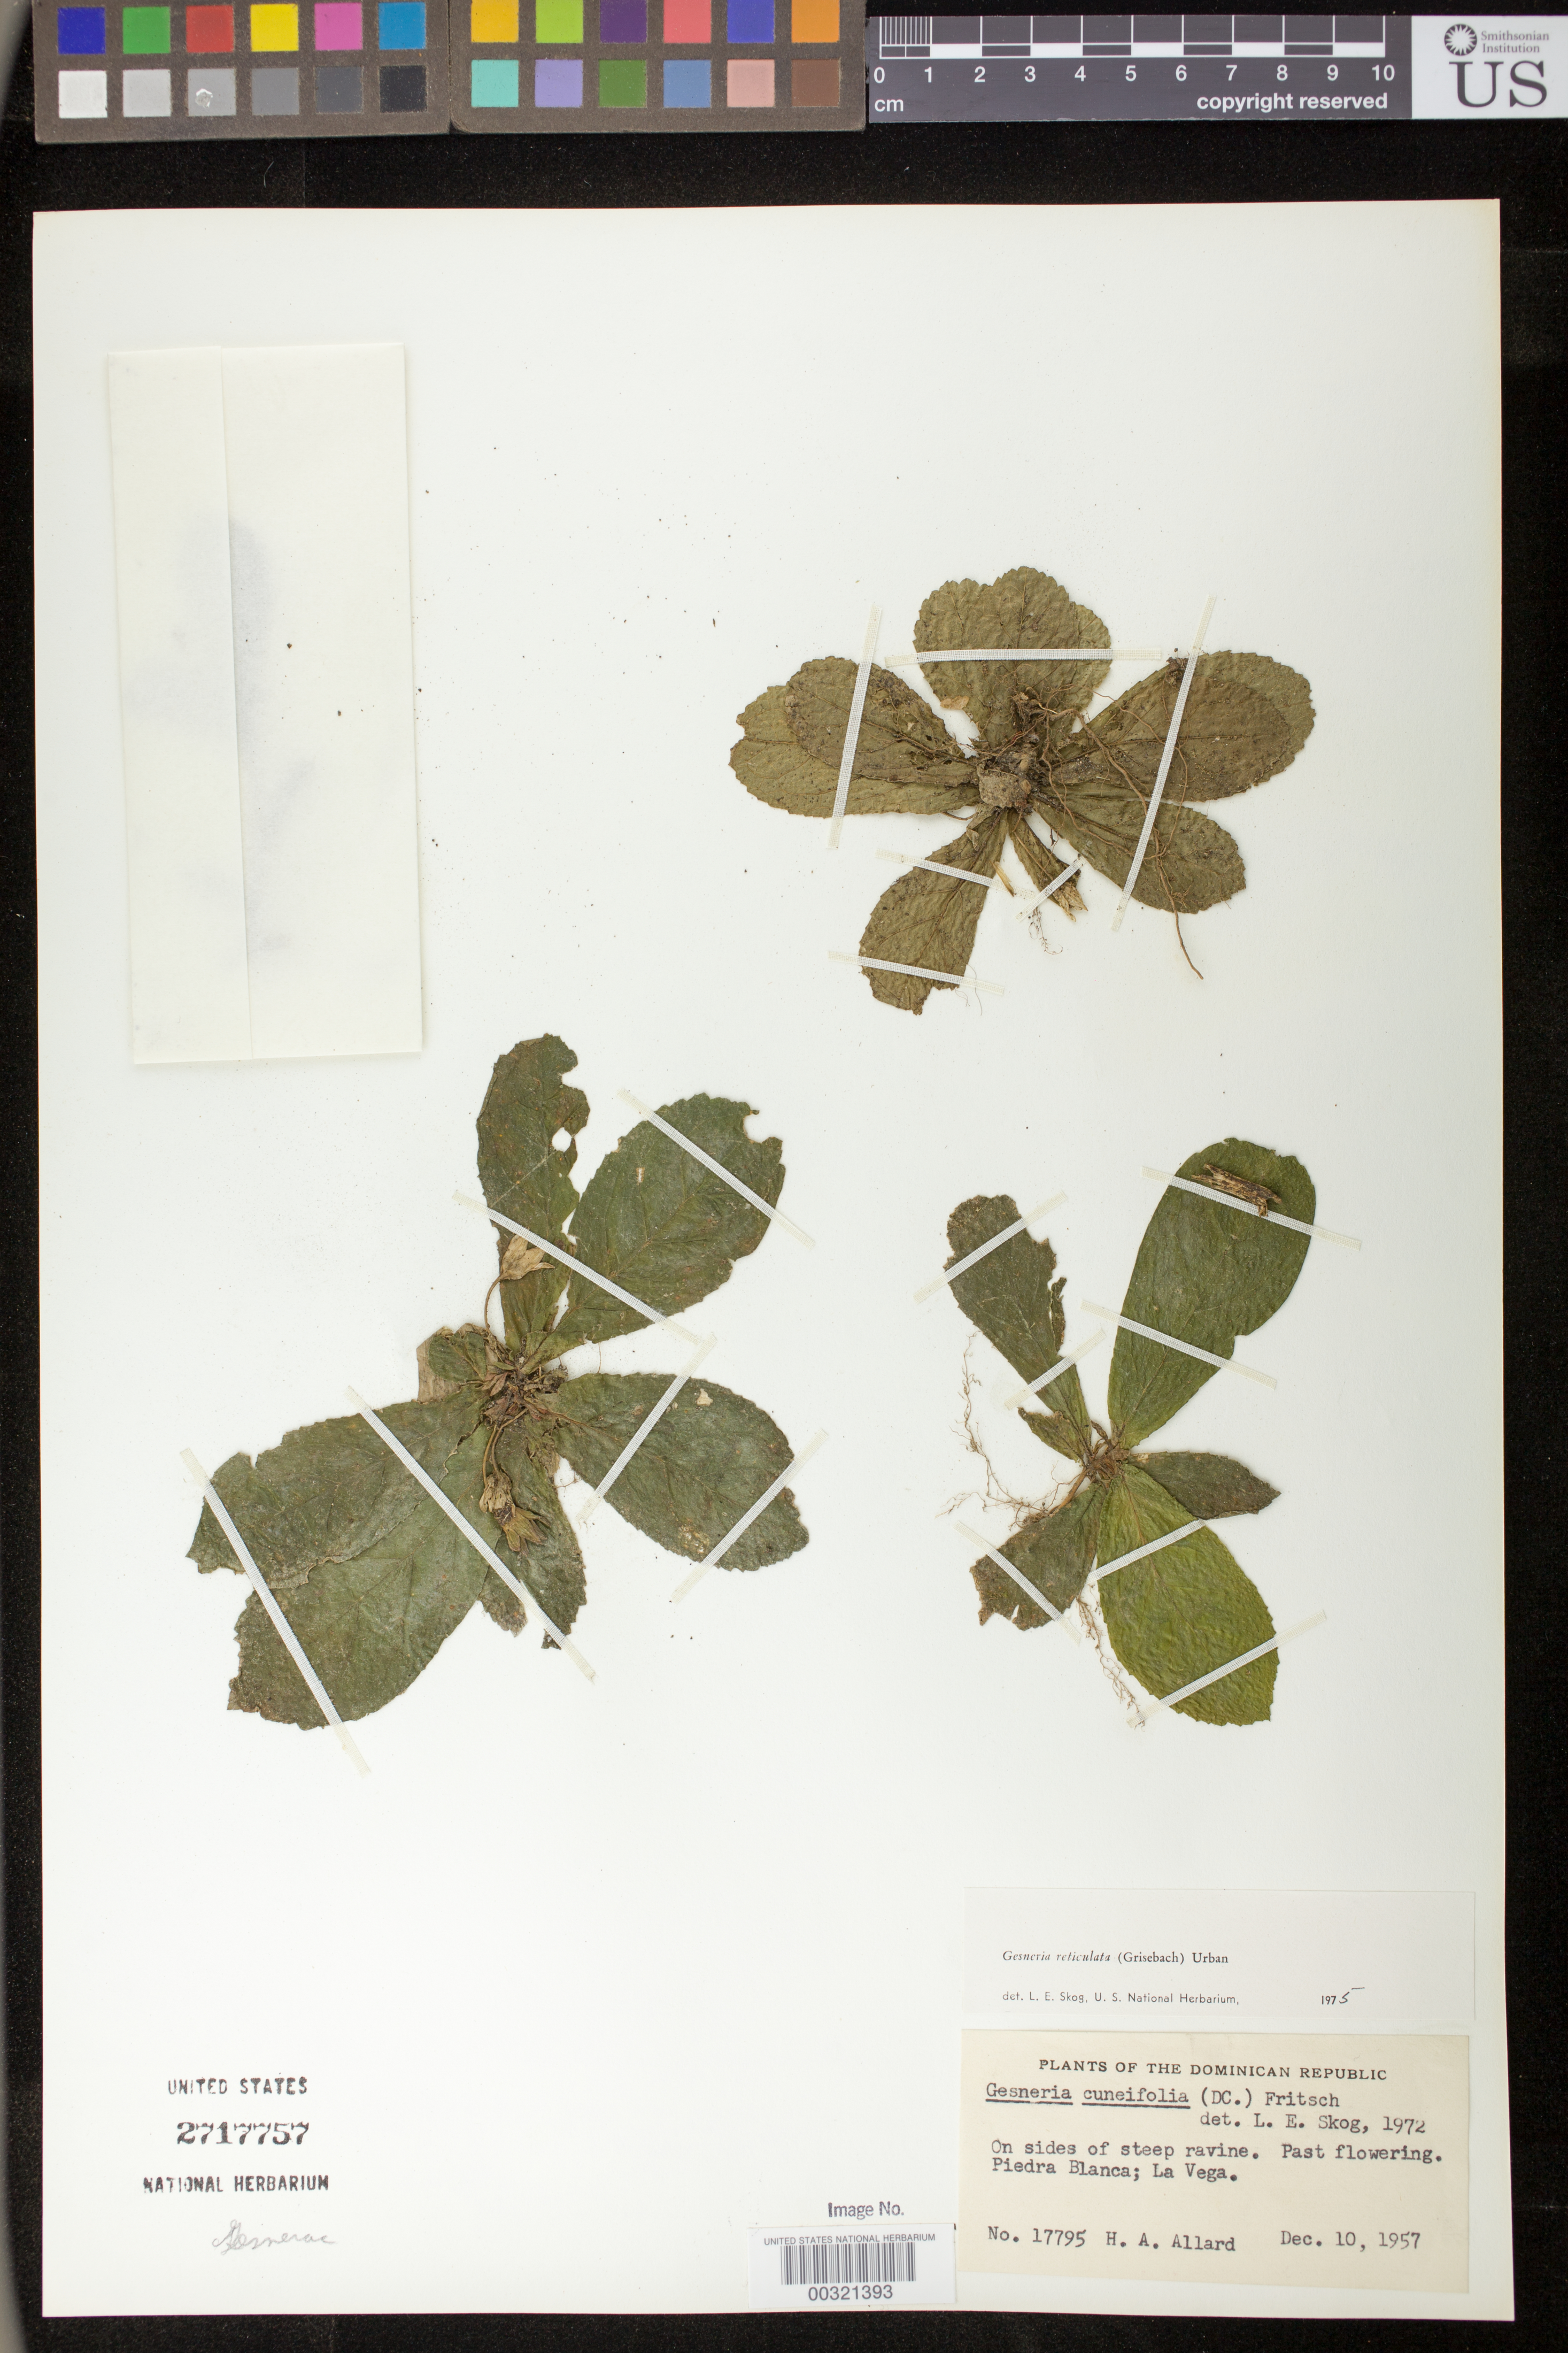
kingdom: Plantae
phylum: Tracheophyta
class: Magnoliopsida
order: Lamiales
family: Gesneriaceae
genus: Gesneria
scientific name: Gesneria reticulata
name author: (Griseb.) Urb.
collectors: H. A. Allard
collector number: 17795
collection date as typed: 10 Dec 1957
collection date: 1957-12-10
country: Dominican Republic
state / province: La Vega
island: Hispaniola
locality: Piedra Blanca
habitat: On sides of steep ravine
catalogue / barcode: US 2717757